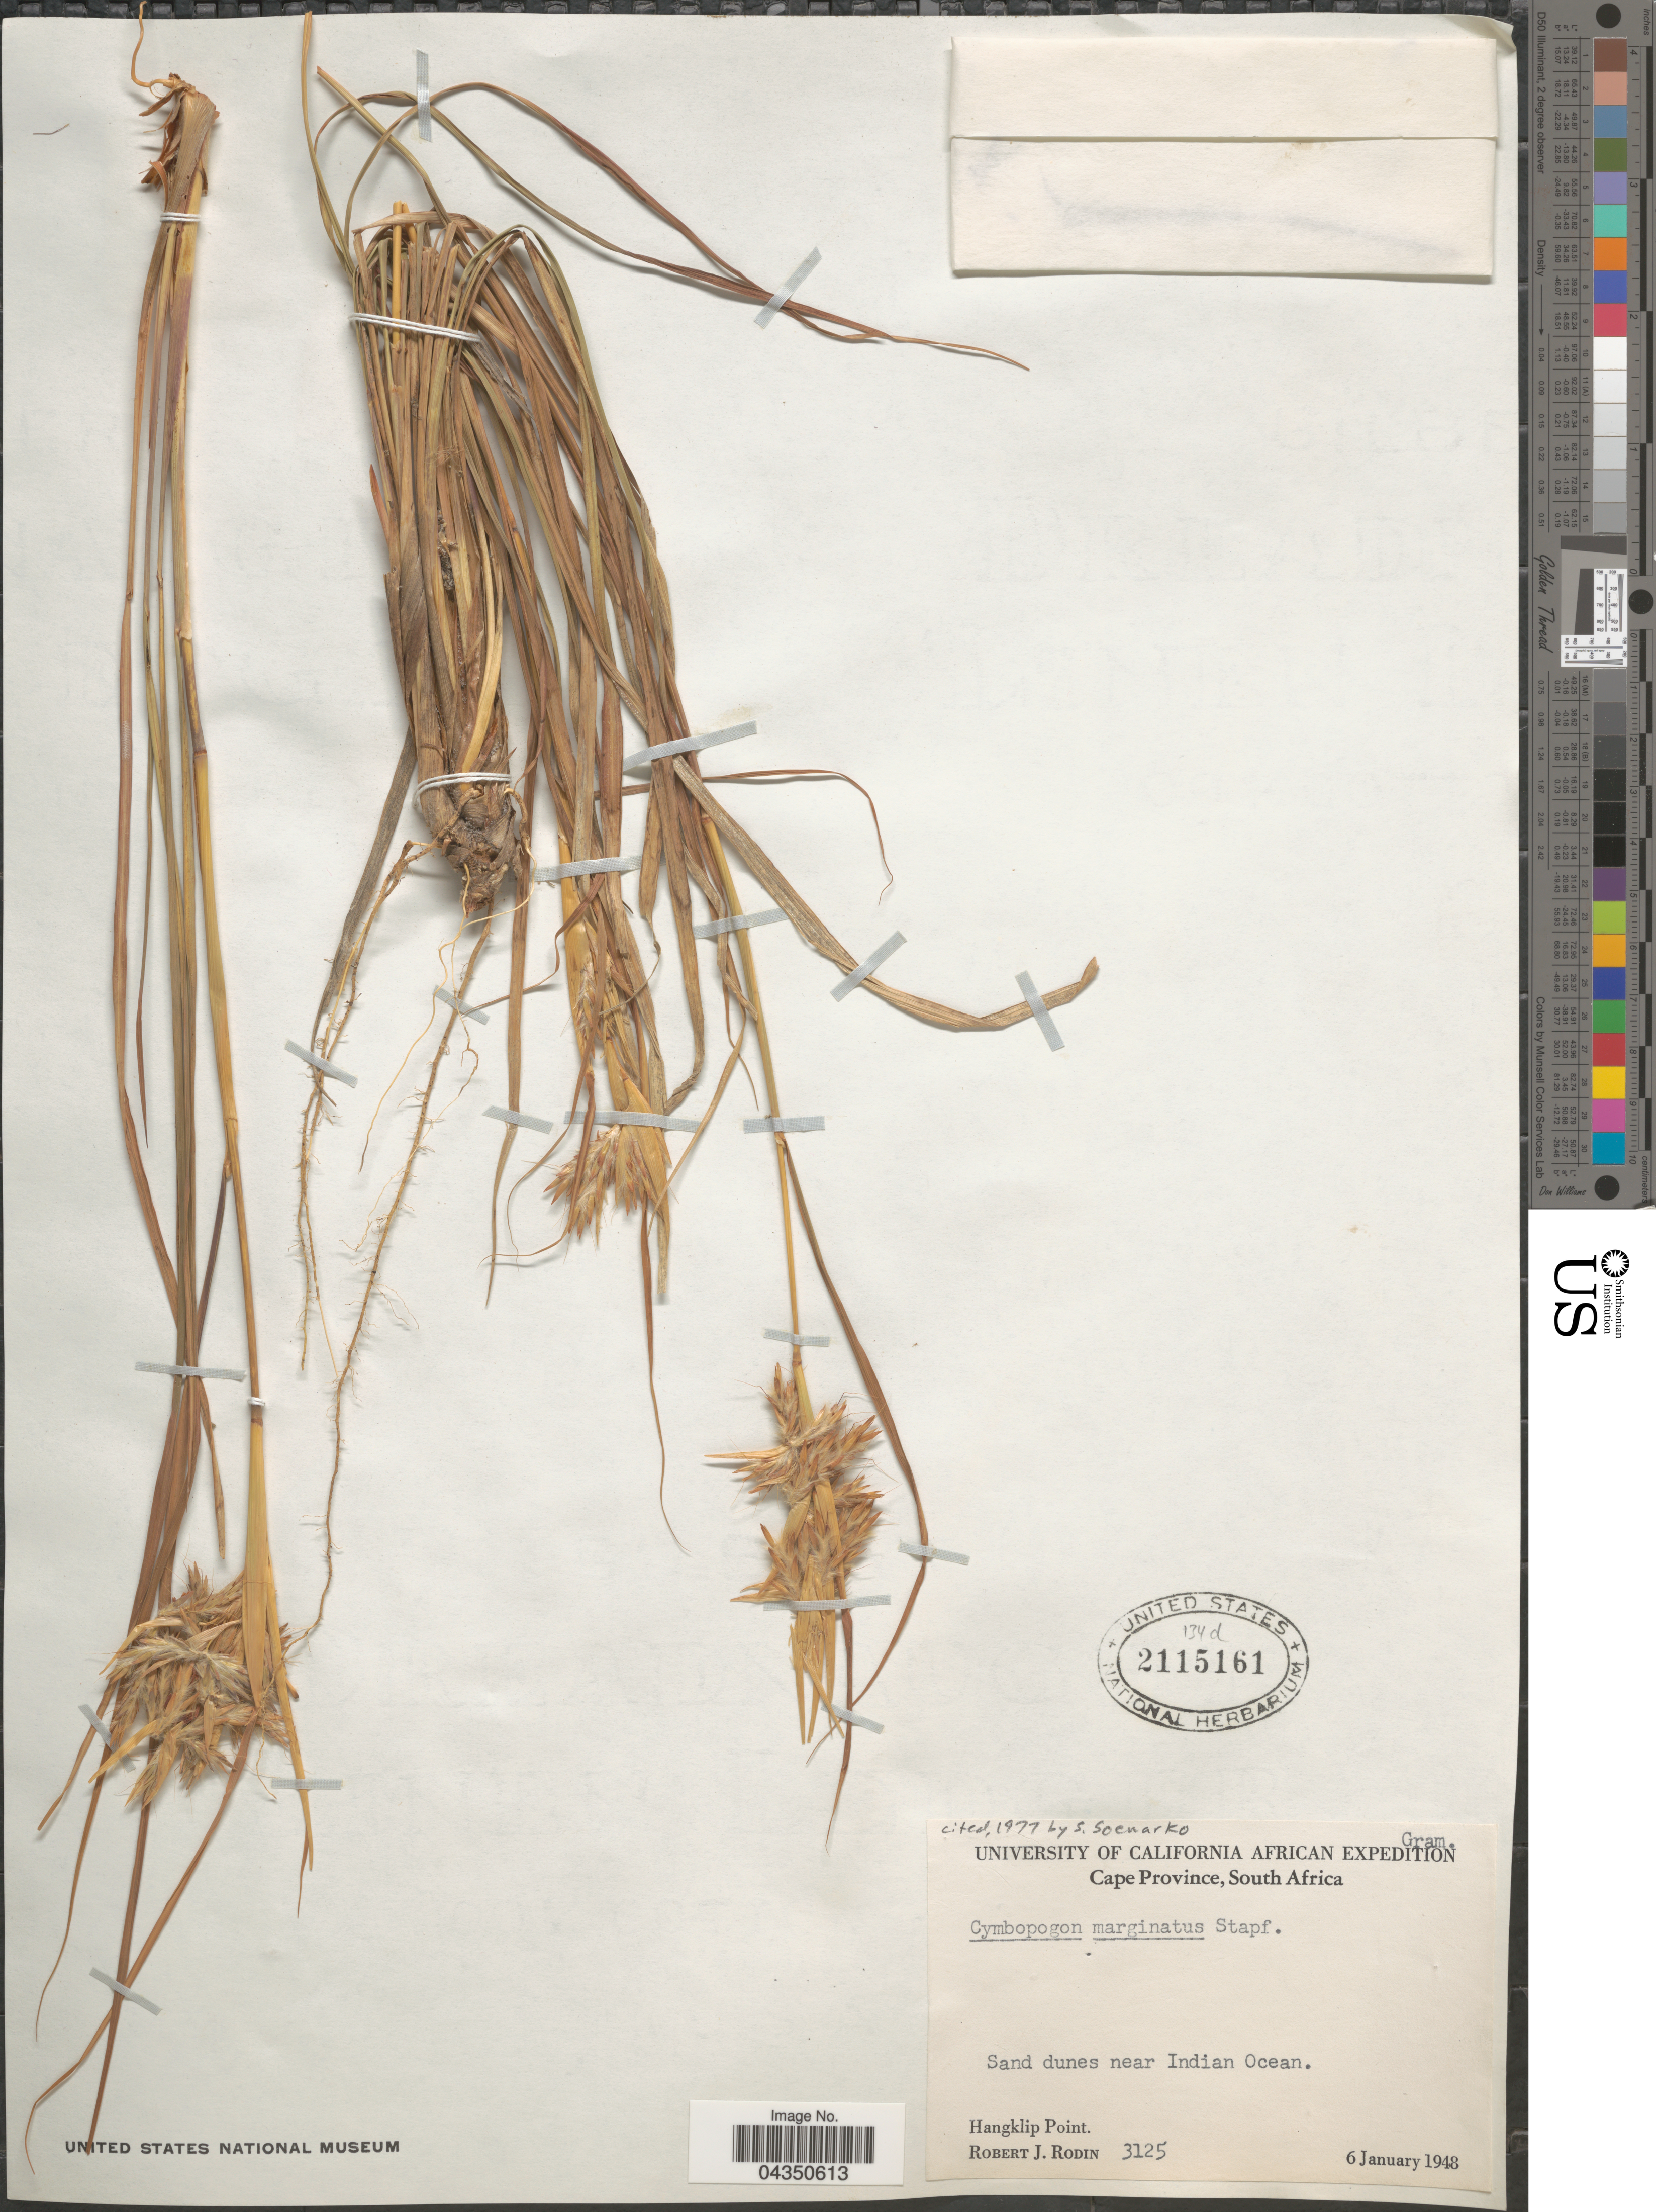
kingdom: Plantae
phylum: Tracheophyta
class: Liliopsida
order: Poales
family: Poaceae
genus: Cymbopogon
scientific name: Cymbopogon marginatus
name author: Stapf ex Burtt Davy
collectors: R. J. Rodin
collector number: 3125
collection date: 1948-01-06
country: South Africa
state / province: Western Cape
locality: University of California, African Expedition. Sand dunes near Indian Ocean. Hangklip Point.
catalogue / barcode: US 2115161